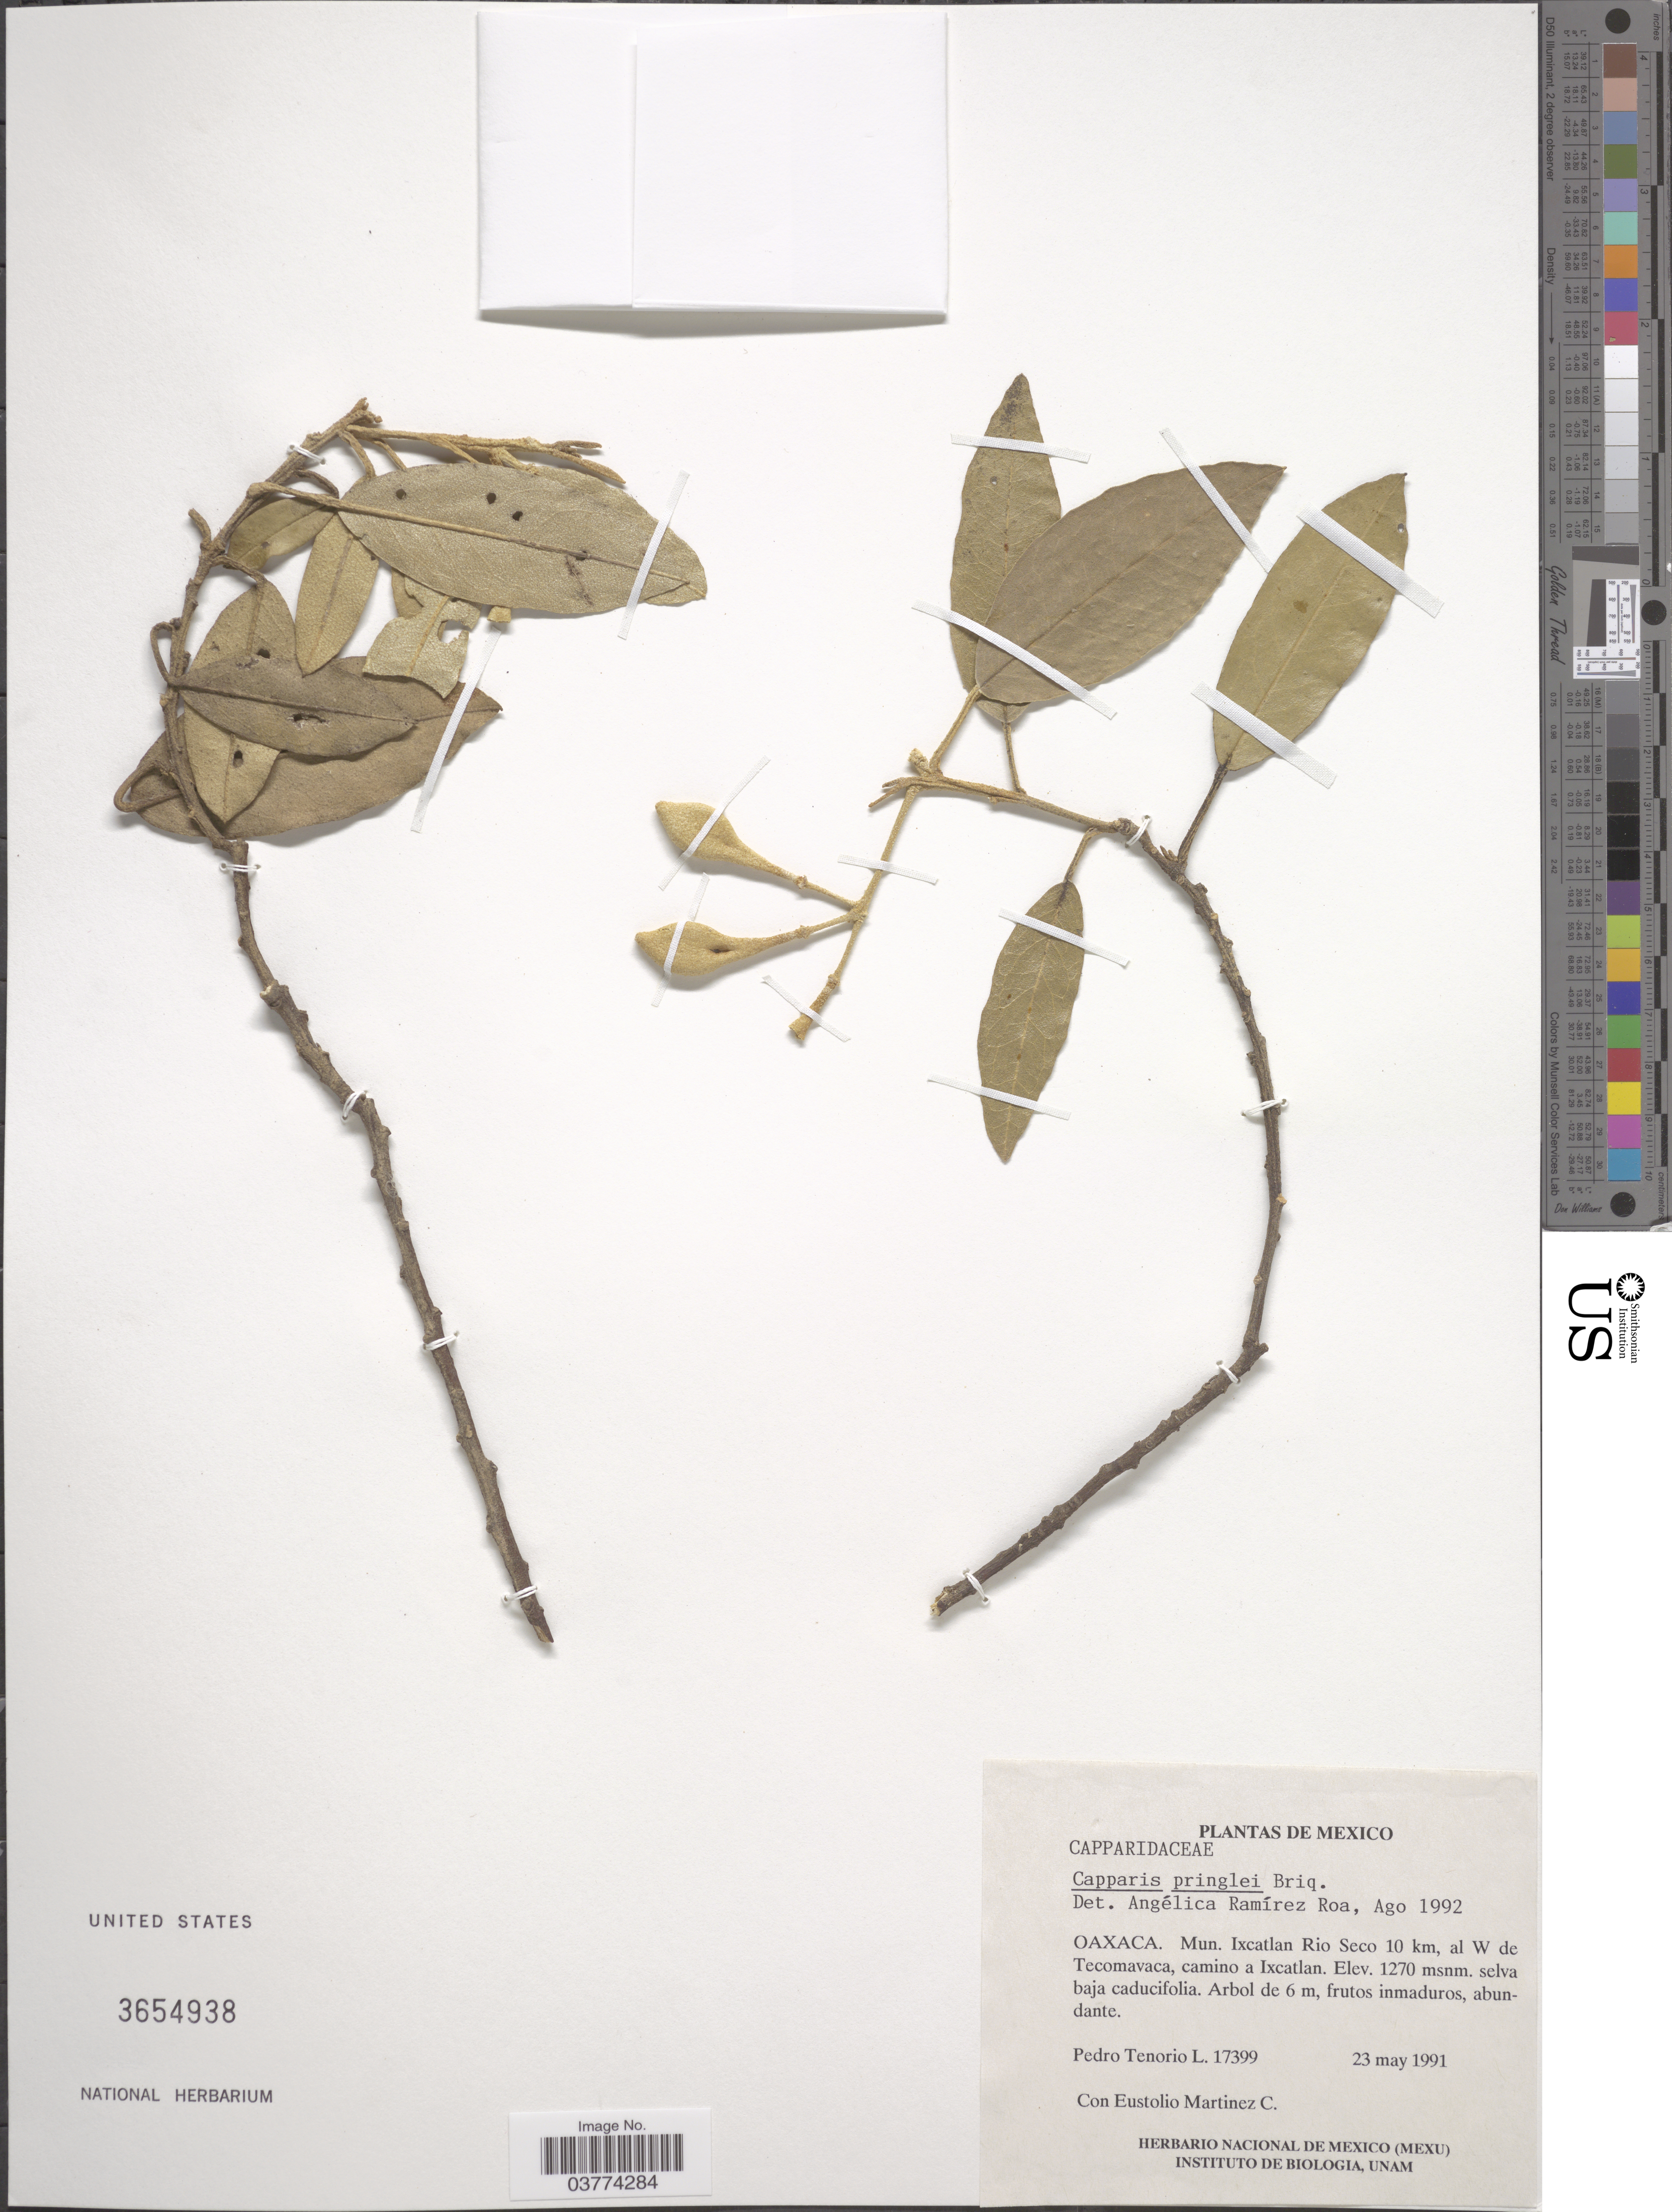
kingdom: Plantae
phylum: Tracheophyta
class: Magnoliopsida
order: Brassicales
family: Capparaceae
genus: Quadrella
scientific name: Quadrella pringlei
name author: (Briq.) Iltis & Cornejo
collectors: P. Tenorio L. & E. Martinez C.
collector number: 17399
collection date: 1991-05-23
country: Mexico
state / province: Oaxaca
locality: Mun. Ixcatlan Rio Seco 10 km, al W de Tecomavaca, camino a Ixcatlan.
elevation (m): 1270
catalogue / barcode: US 3654938